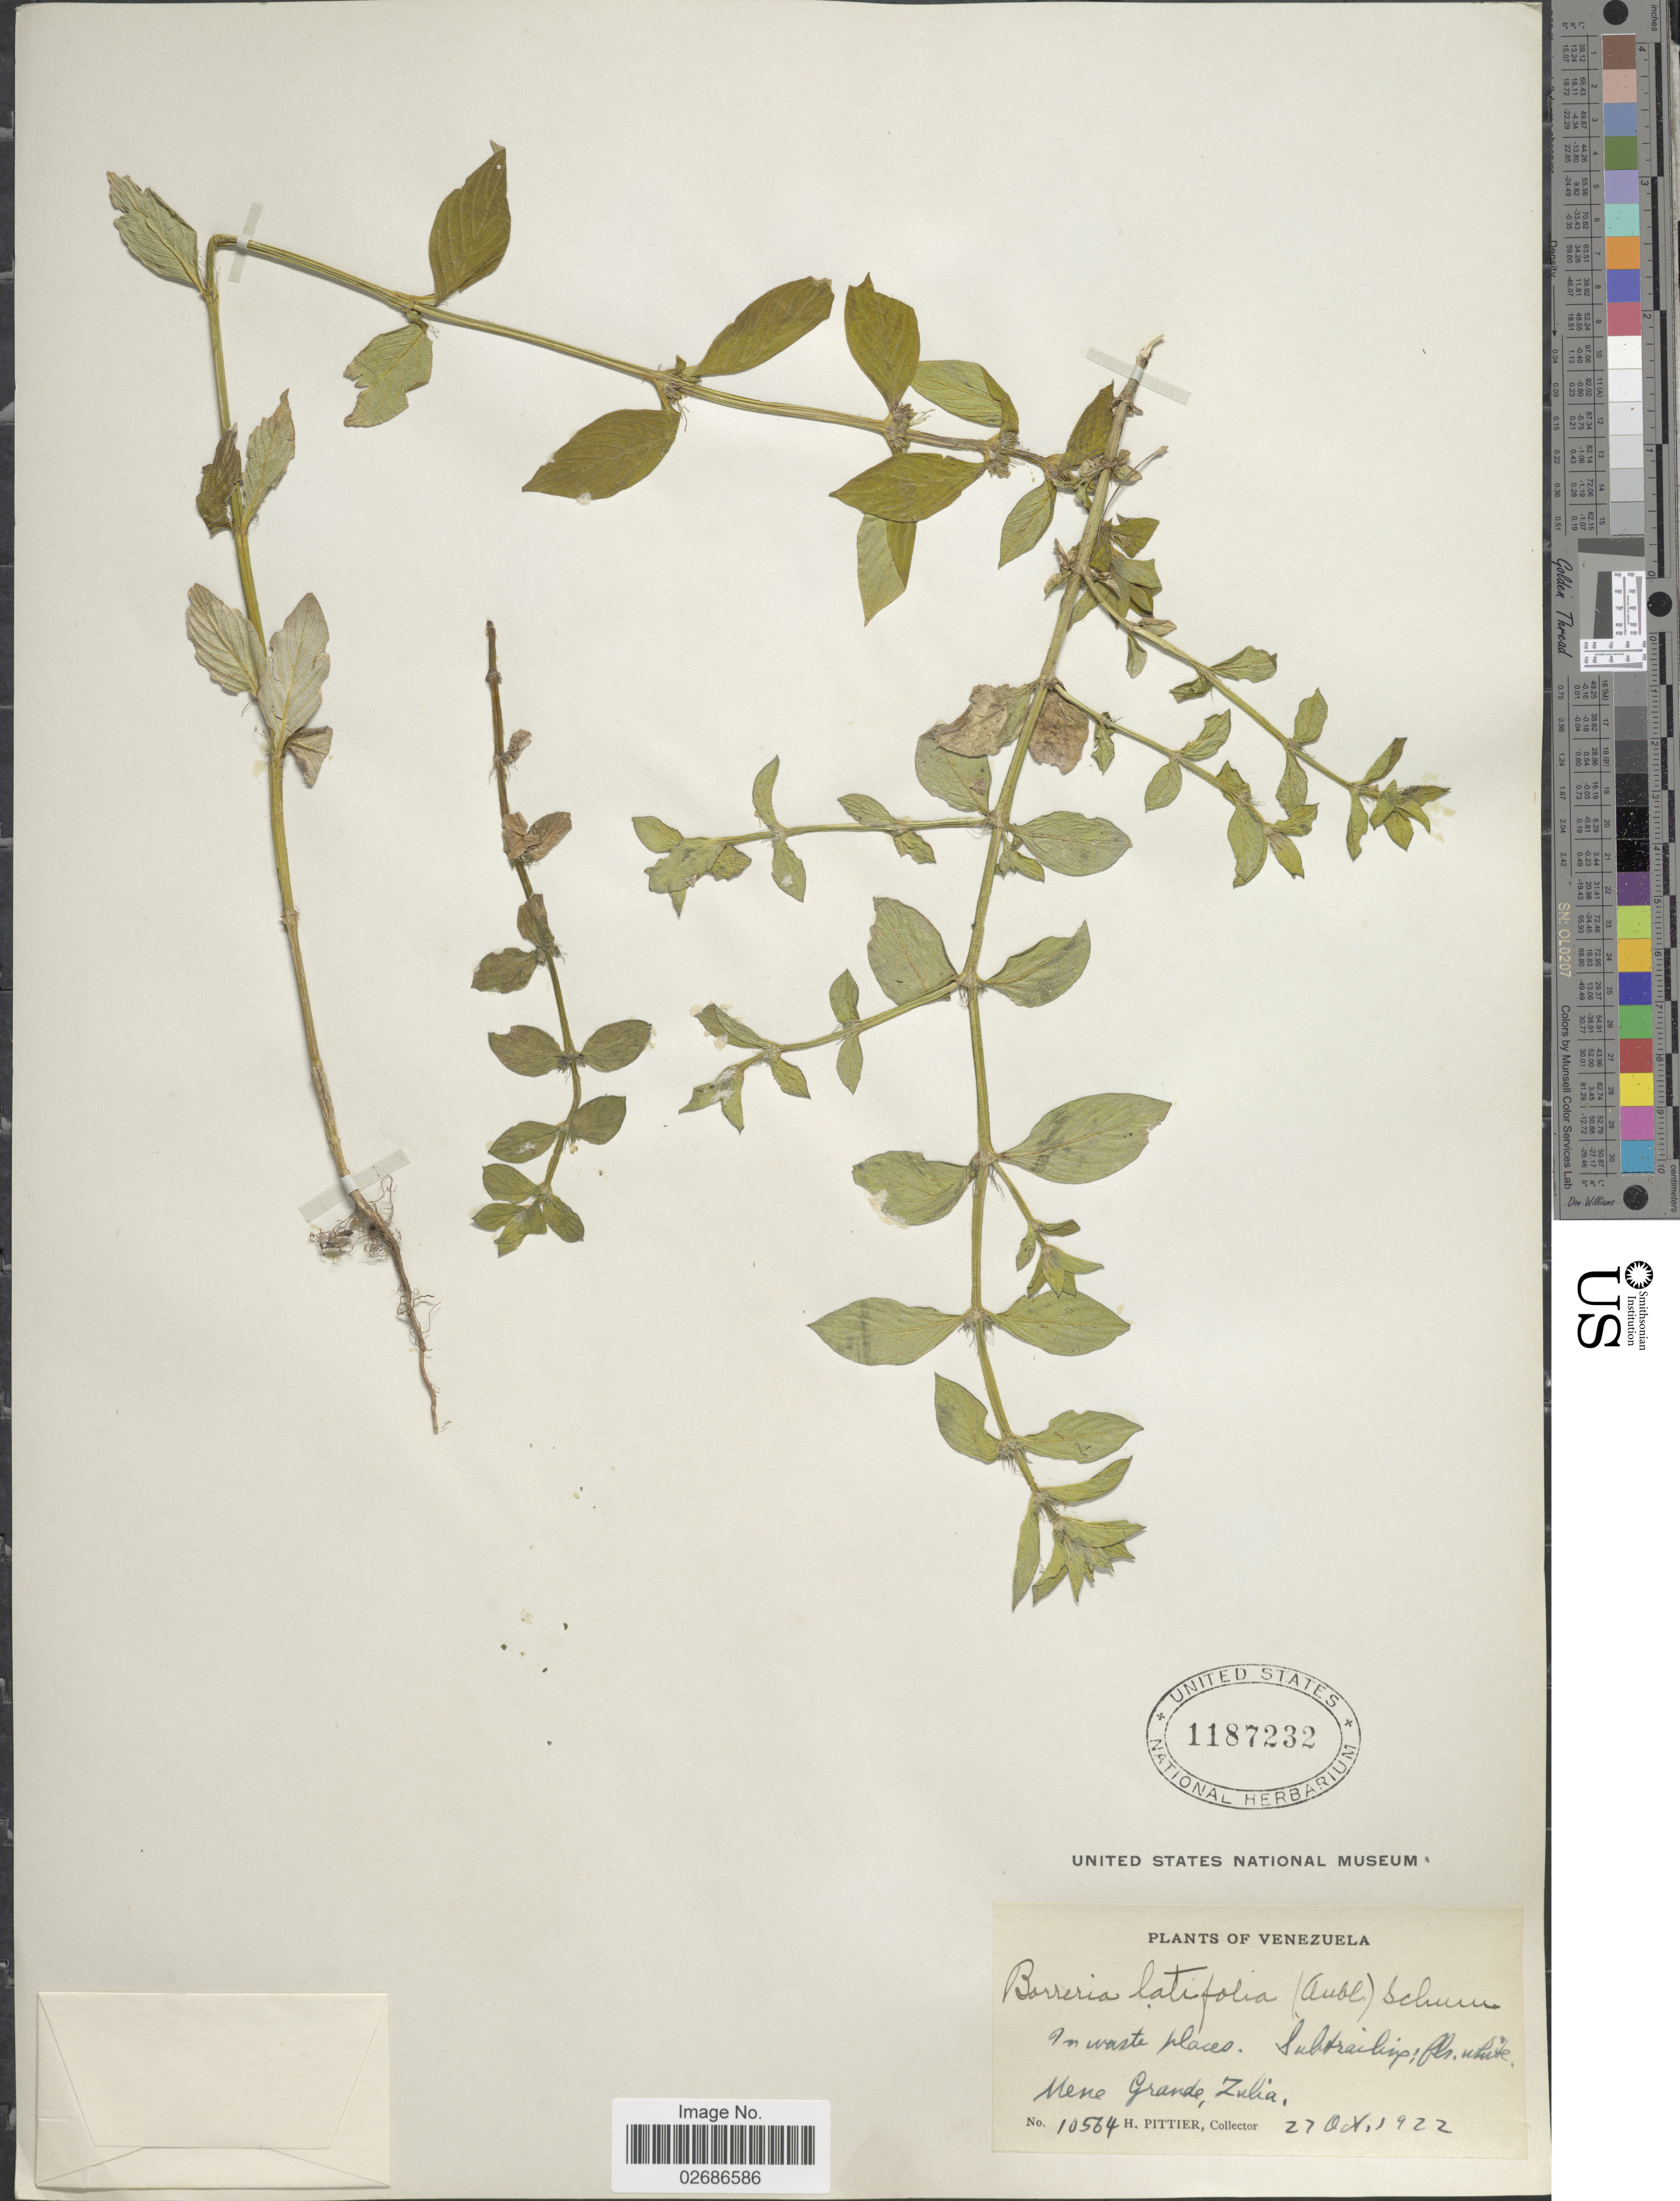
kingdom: Plantae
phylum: Tracheophyta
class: Magnoliopsida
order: Gentianales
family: Rubiaceae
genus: Borreria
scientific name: Borreria latifolia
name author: (Aubl.) K. Schum.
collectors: H. F. Pittier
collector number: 10564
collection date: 1922-10-27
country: Venezuela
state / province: Zulia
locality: Mene Grande, Zulia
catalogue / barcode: US 1187232